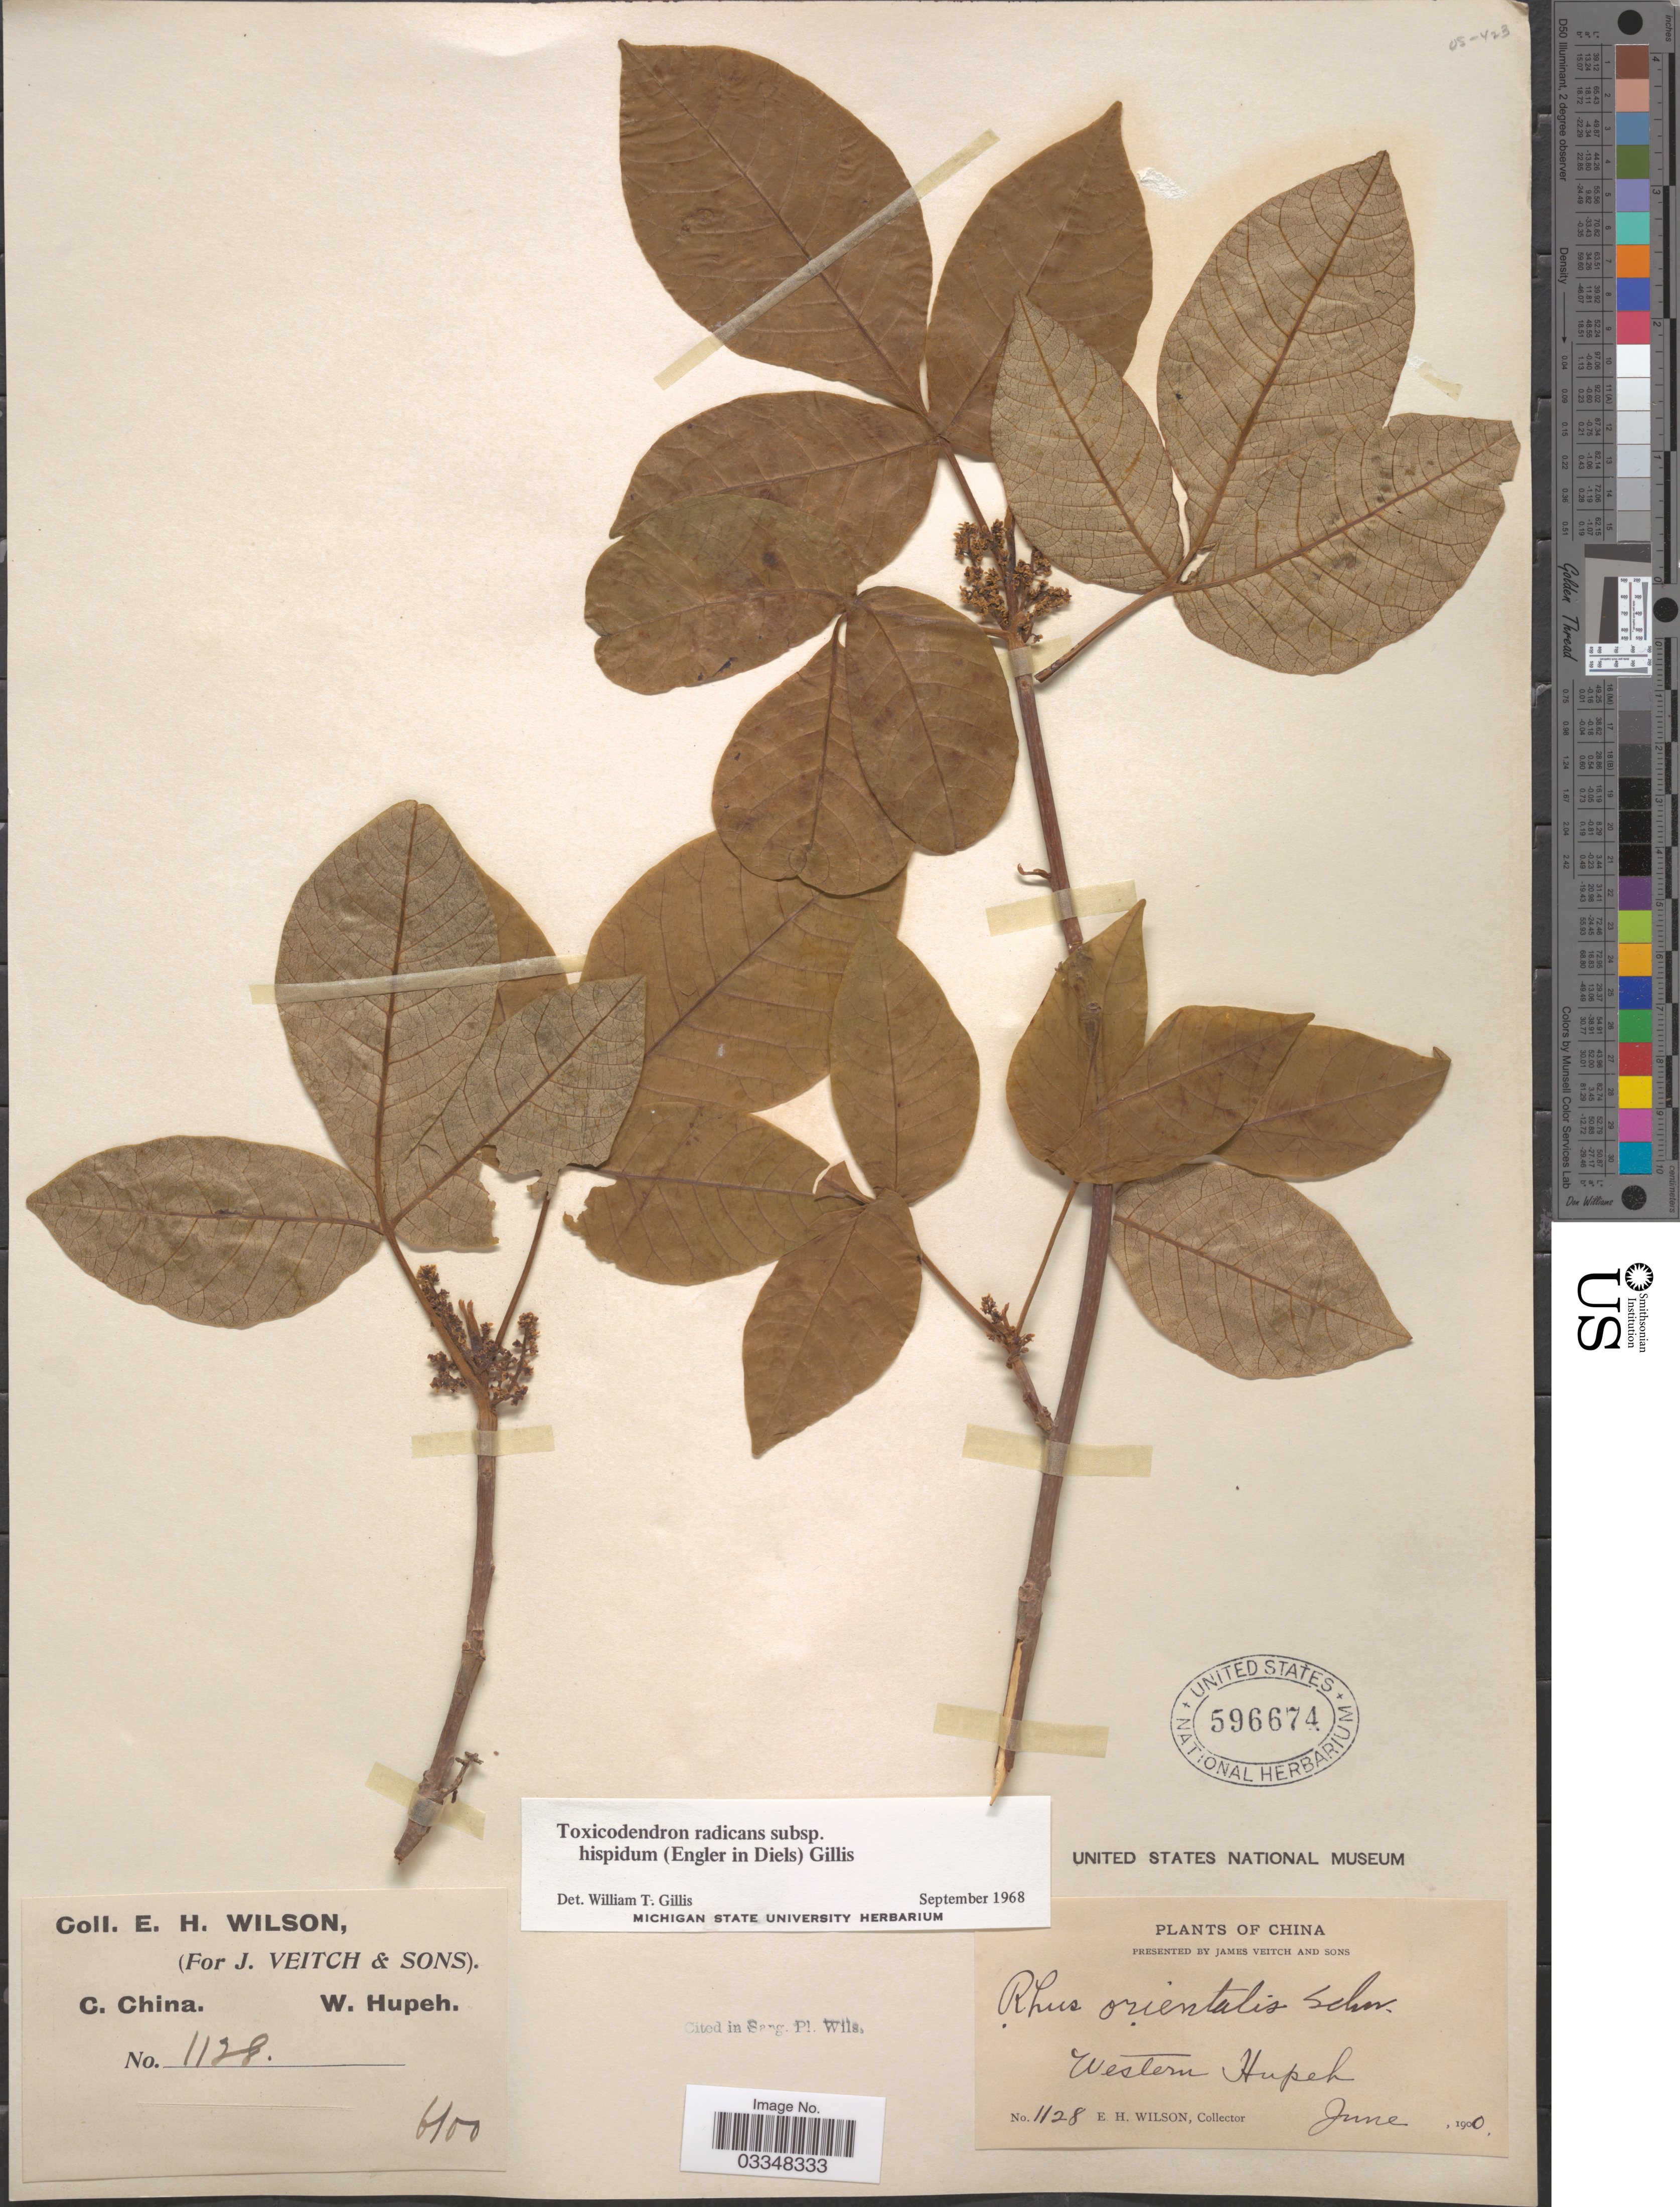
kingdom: Plantae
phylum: Tracheophyta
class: Magnoliopsida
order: Sapindales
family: Anacardiaceae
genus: Toxicodendron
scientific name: Toxicodendron orientale subsp. hispidum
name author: (Engl.) Yonek.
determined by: Mitchell, John D.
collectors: E. Wilson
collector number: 1128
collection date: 1900-06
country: China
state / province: Hubei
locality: C. China. Western Hupeh.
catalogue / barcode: US 596674